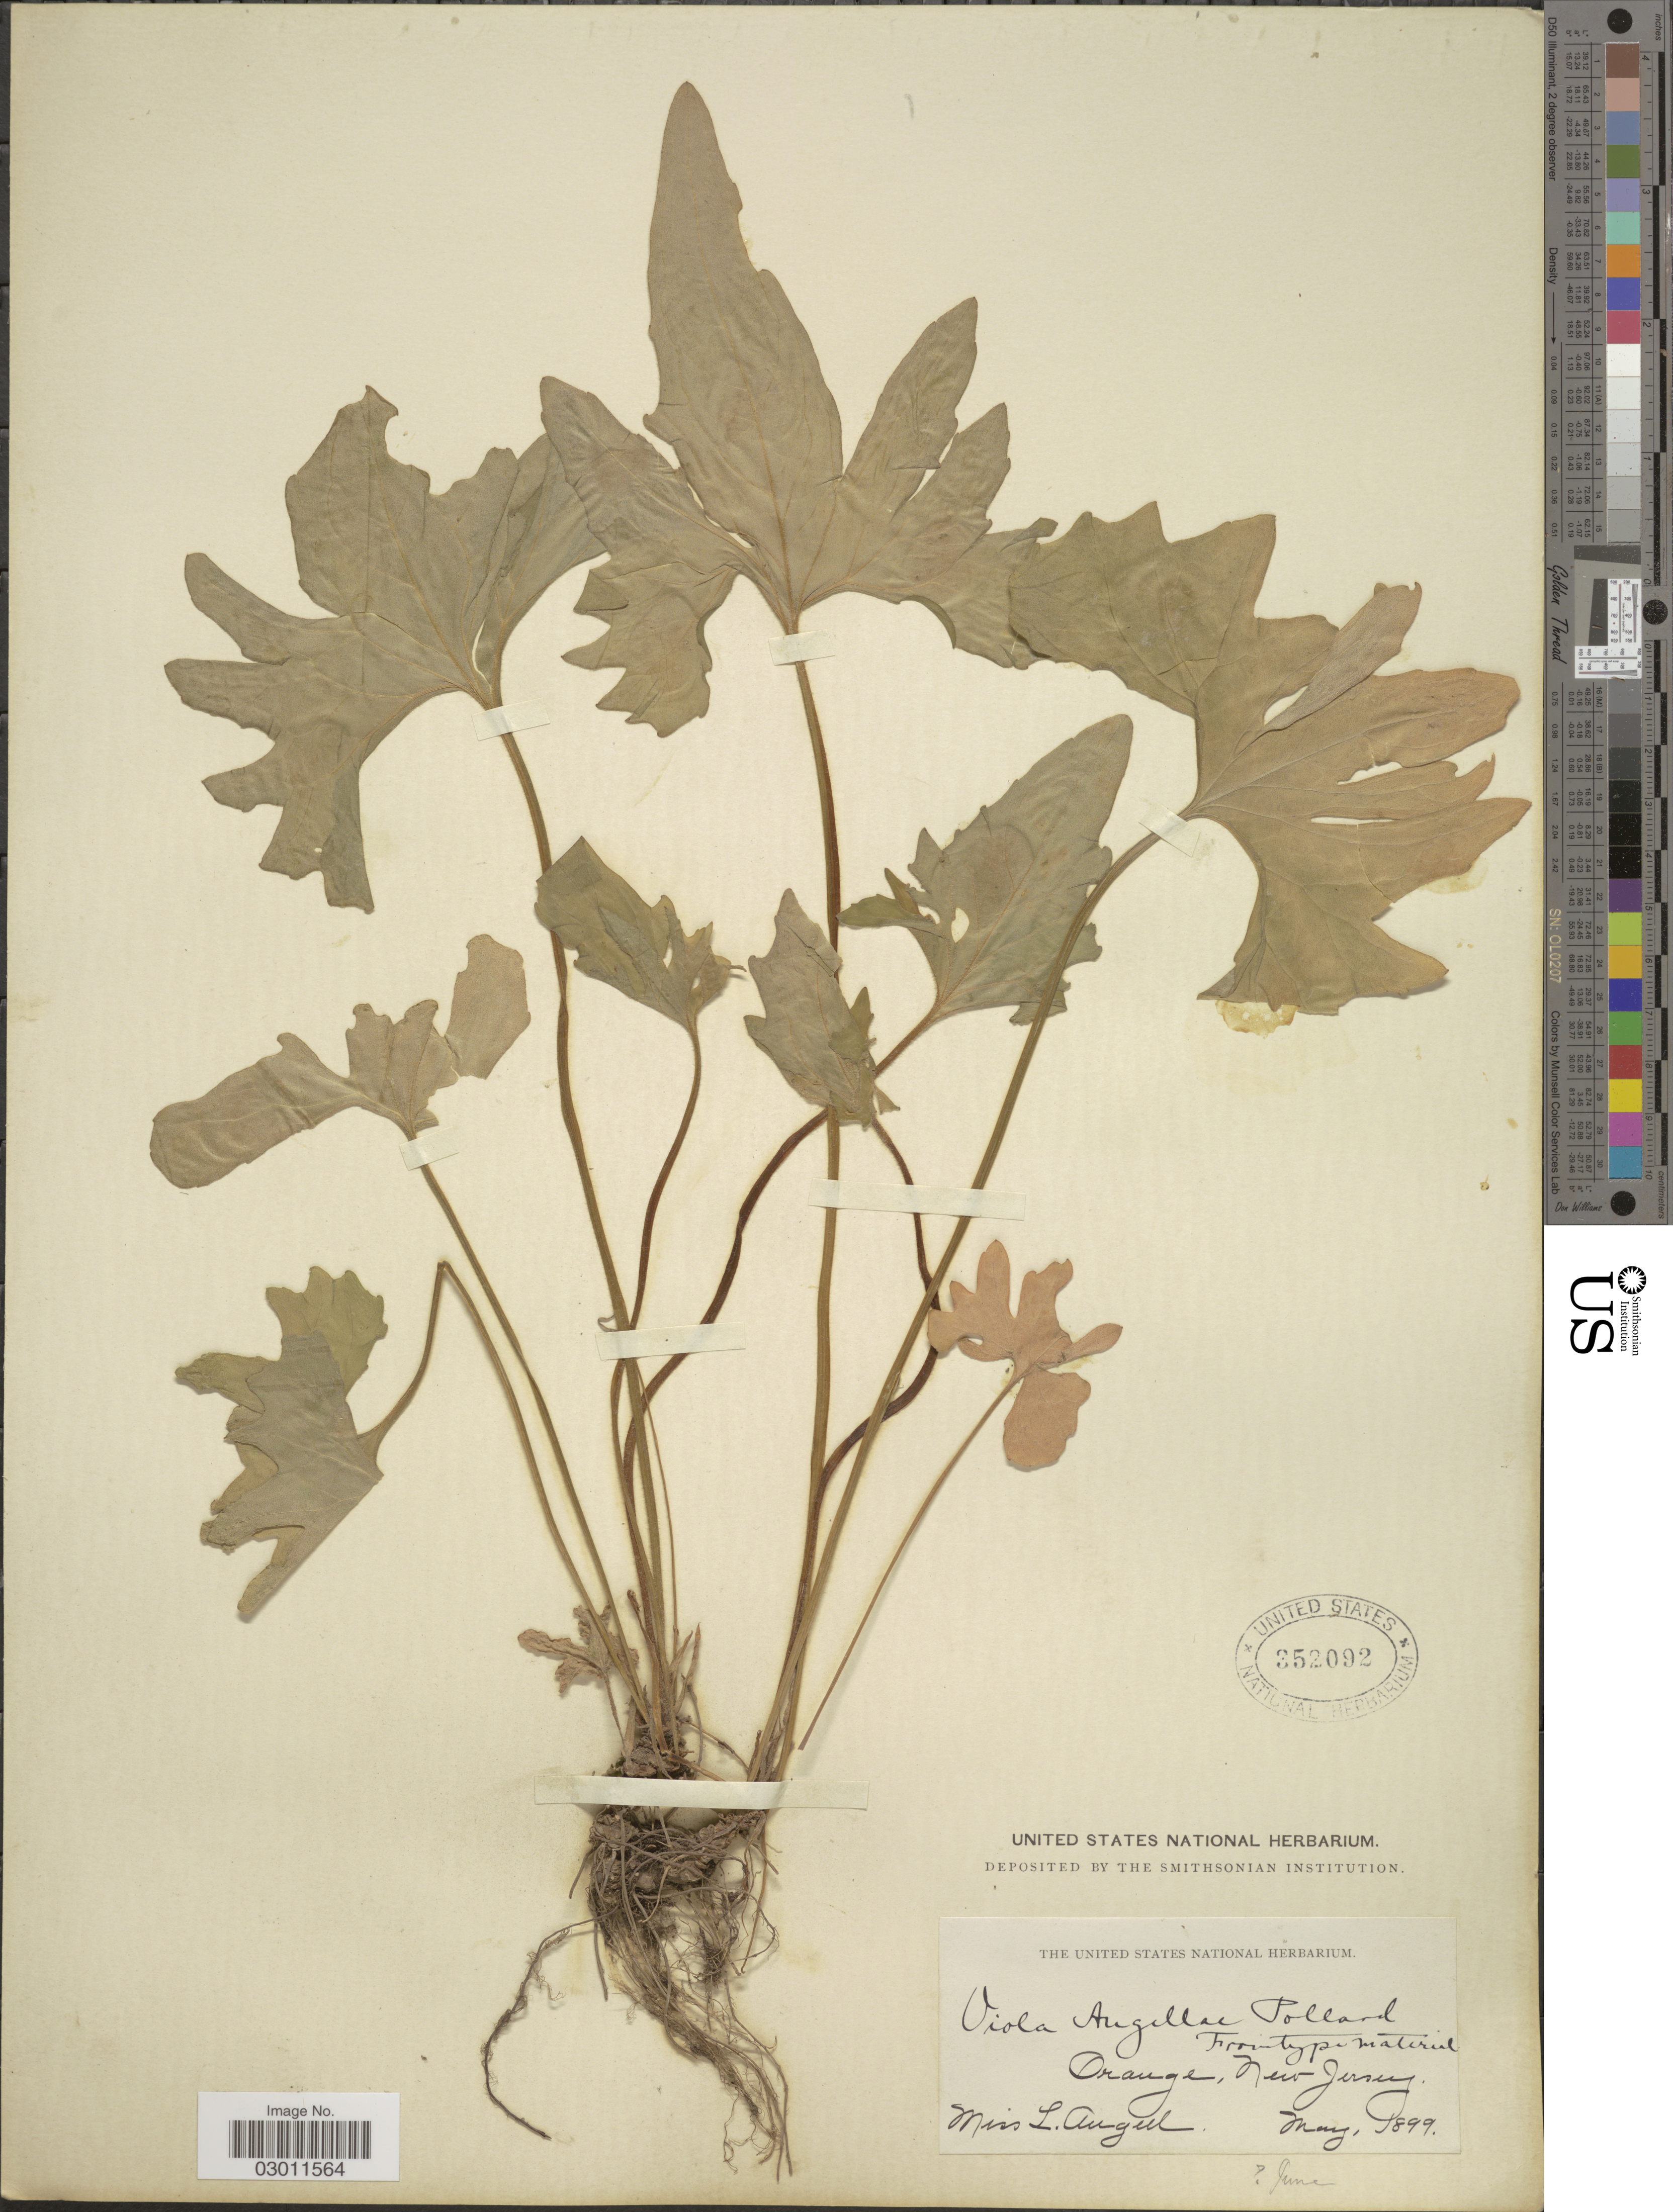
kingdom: Plantae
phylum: Tracheophyta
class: Magnoliopsida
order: Malpighiales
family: Violaceae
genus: Viola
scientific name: Viola x angellae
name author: Pollard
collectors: L. Angell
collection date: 1899-05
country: United States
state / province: New Jersey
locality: Orange.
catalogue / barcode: US 352092